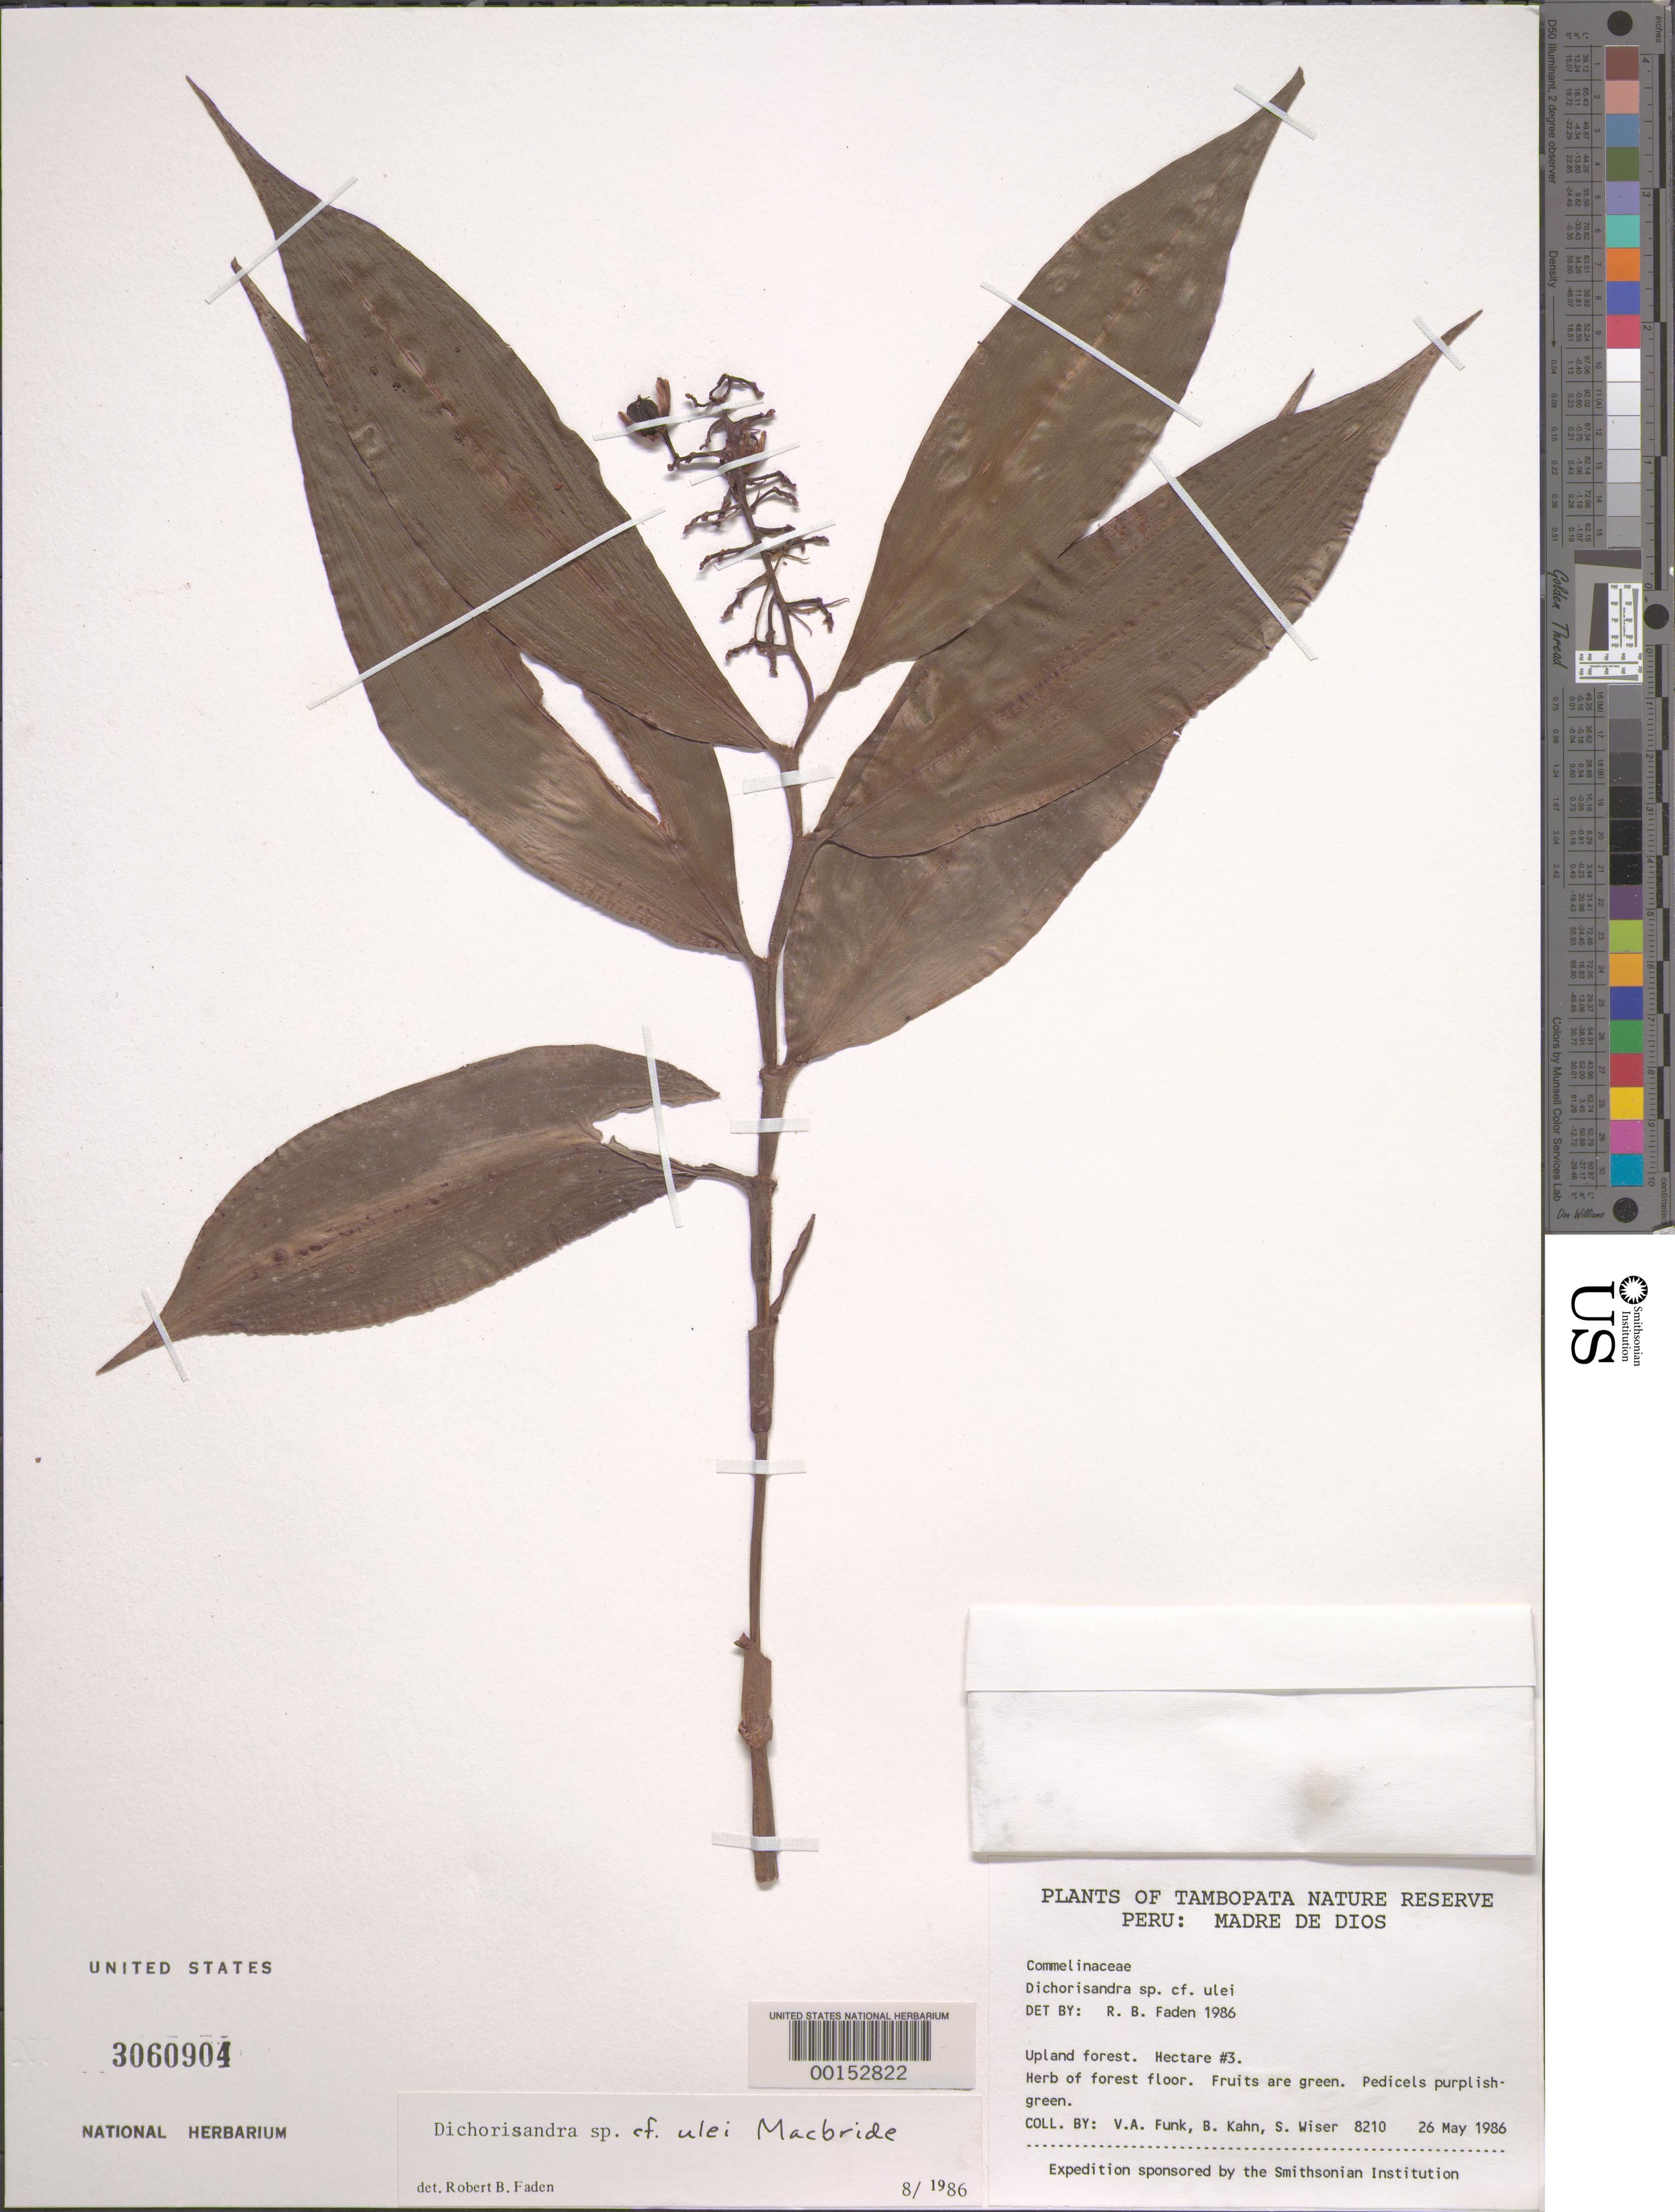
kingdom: Plantae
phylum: Tracheophyta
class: Liliopsida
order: Commelinales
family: Commelinaceae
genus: Dichorisandra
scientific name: Dichorisandra ulei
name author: J.F. Macbr.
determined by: Faden, Robert B., (US), Smithsonian Institution - National Museum of Natural History (UNITED STATES)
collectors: V. Funk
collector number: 8210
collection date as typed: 26 May 1986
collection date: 1986-05-26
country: Peru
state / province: Madre de Dios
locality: Tambopata nature reserve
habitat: Forest floor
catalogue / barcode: US 3060904